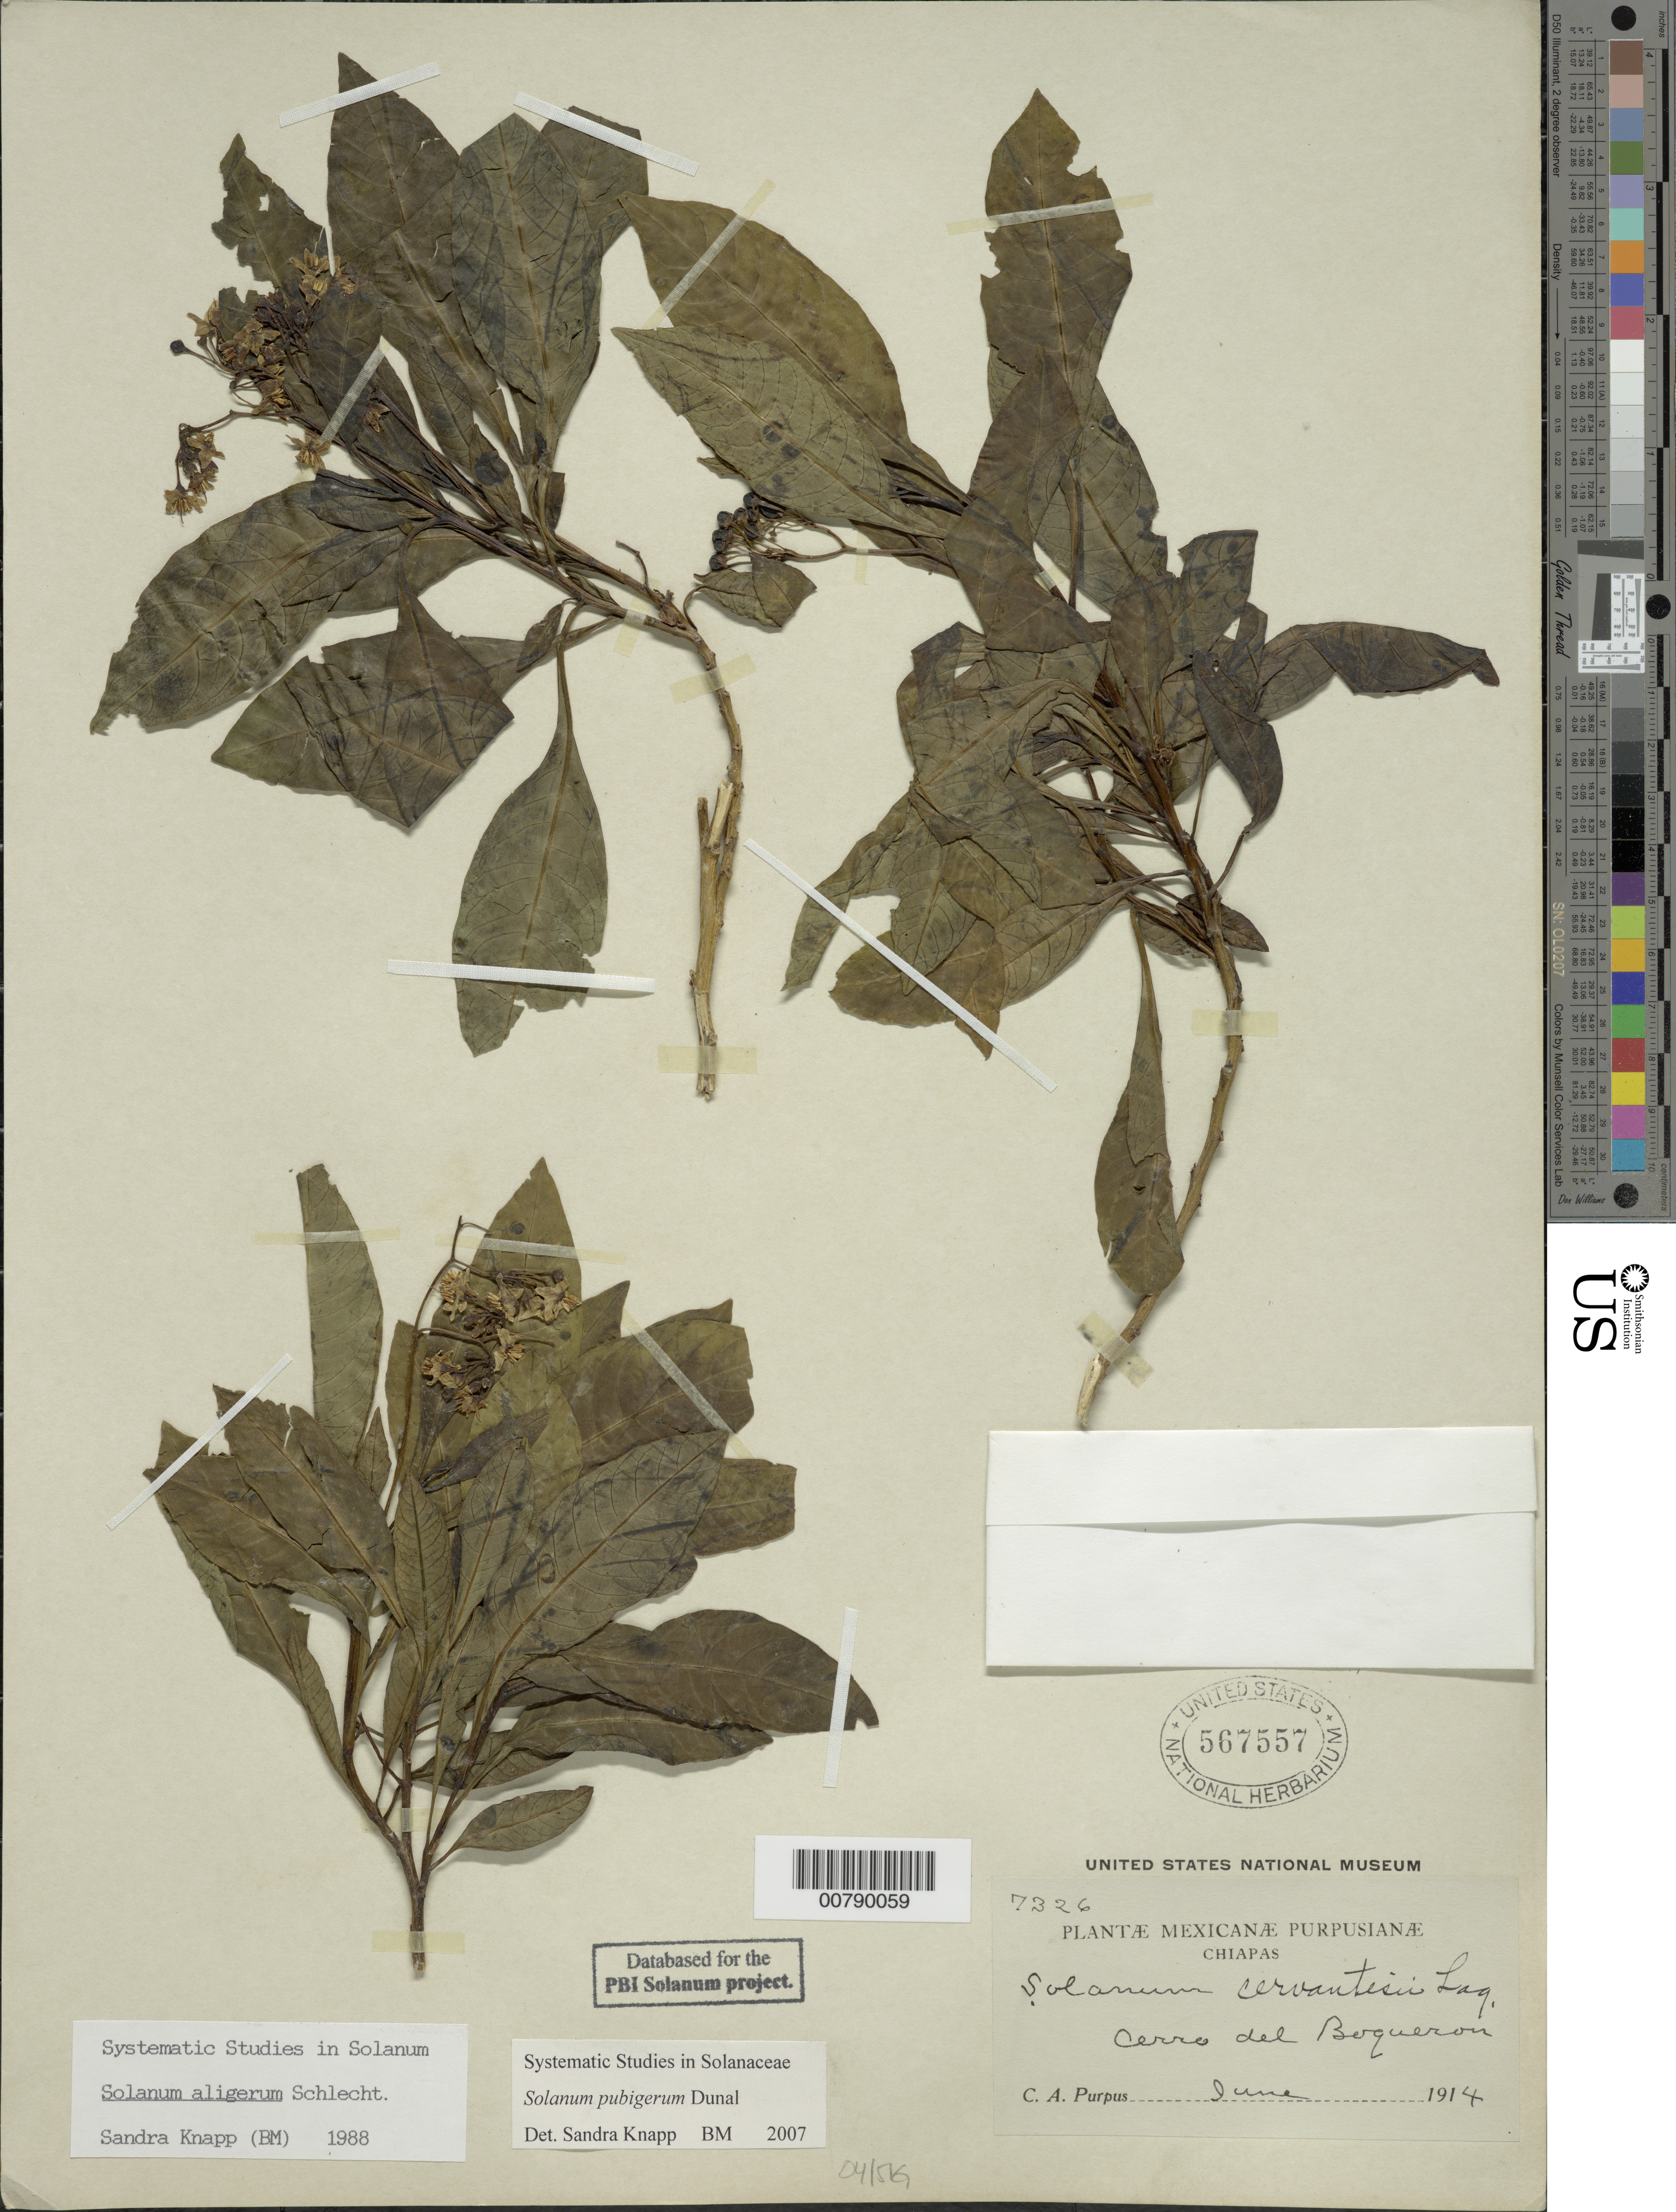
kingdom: Plantae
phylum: Tracheophyta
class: Magnoliopsida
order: Solanales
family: Solanaceae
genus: Solanum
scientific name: Solanum pubigerum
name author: Dunal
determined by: Knapp, S. D.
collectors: C. A. Purpus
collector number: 7326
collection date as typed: Jun 1914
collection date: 1914-06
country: Mexico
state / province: Chiapas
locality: Cerro del Boqueron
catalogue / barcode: US 567557